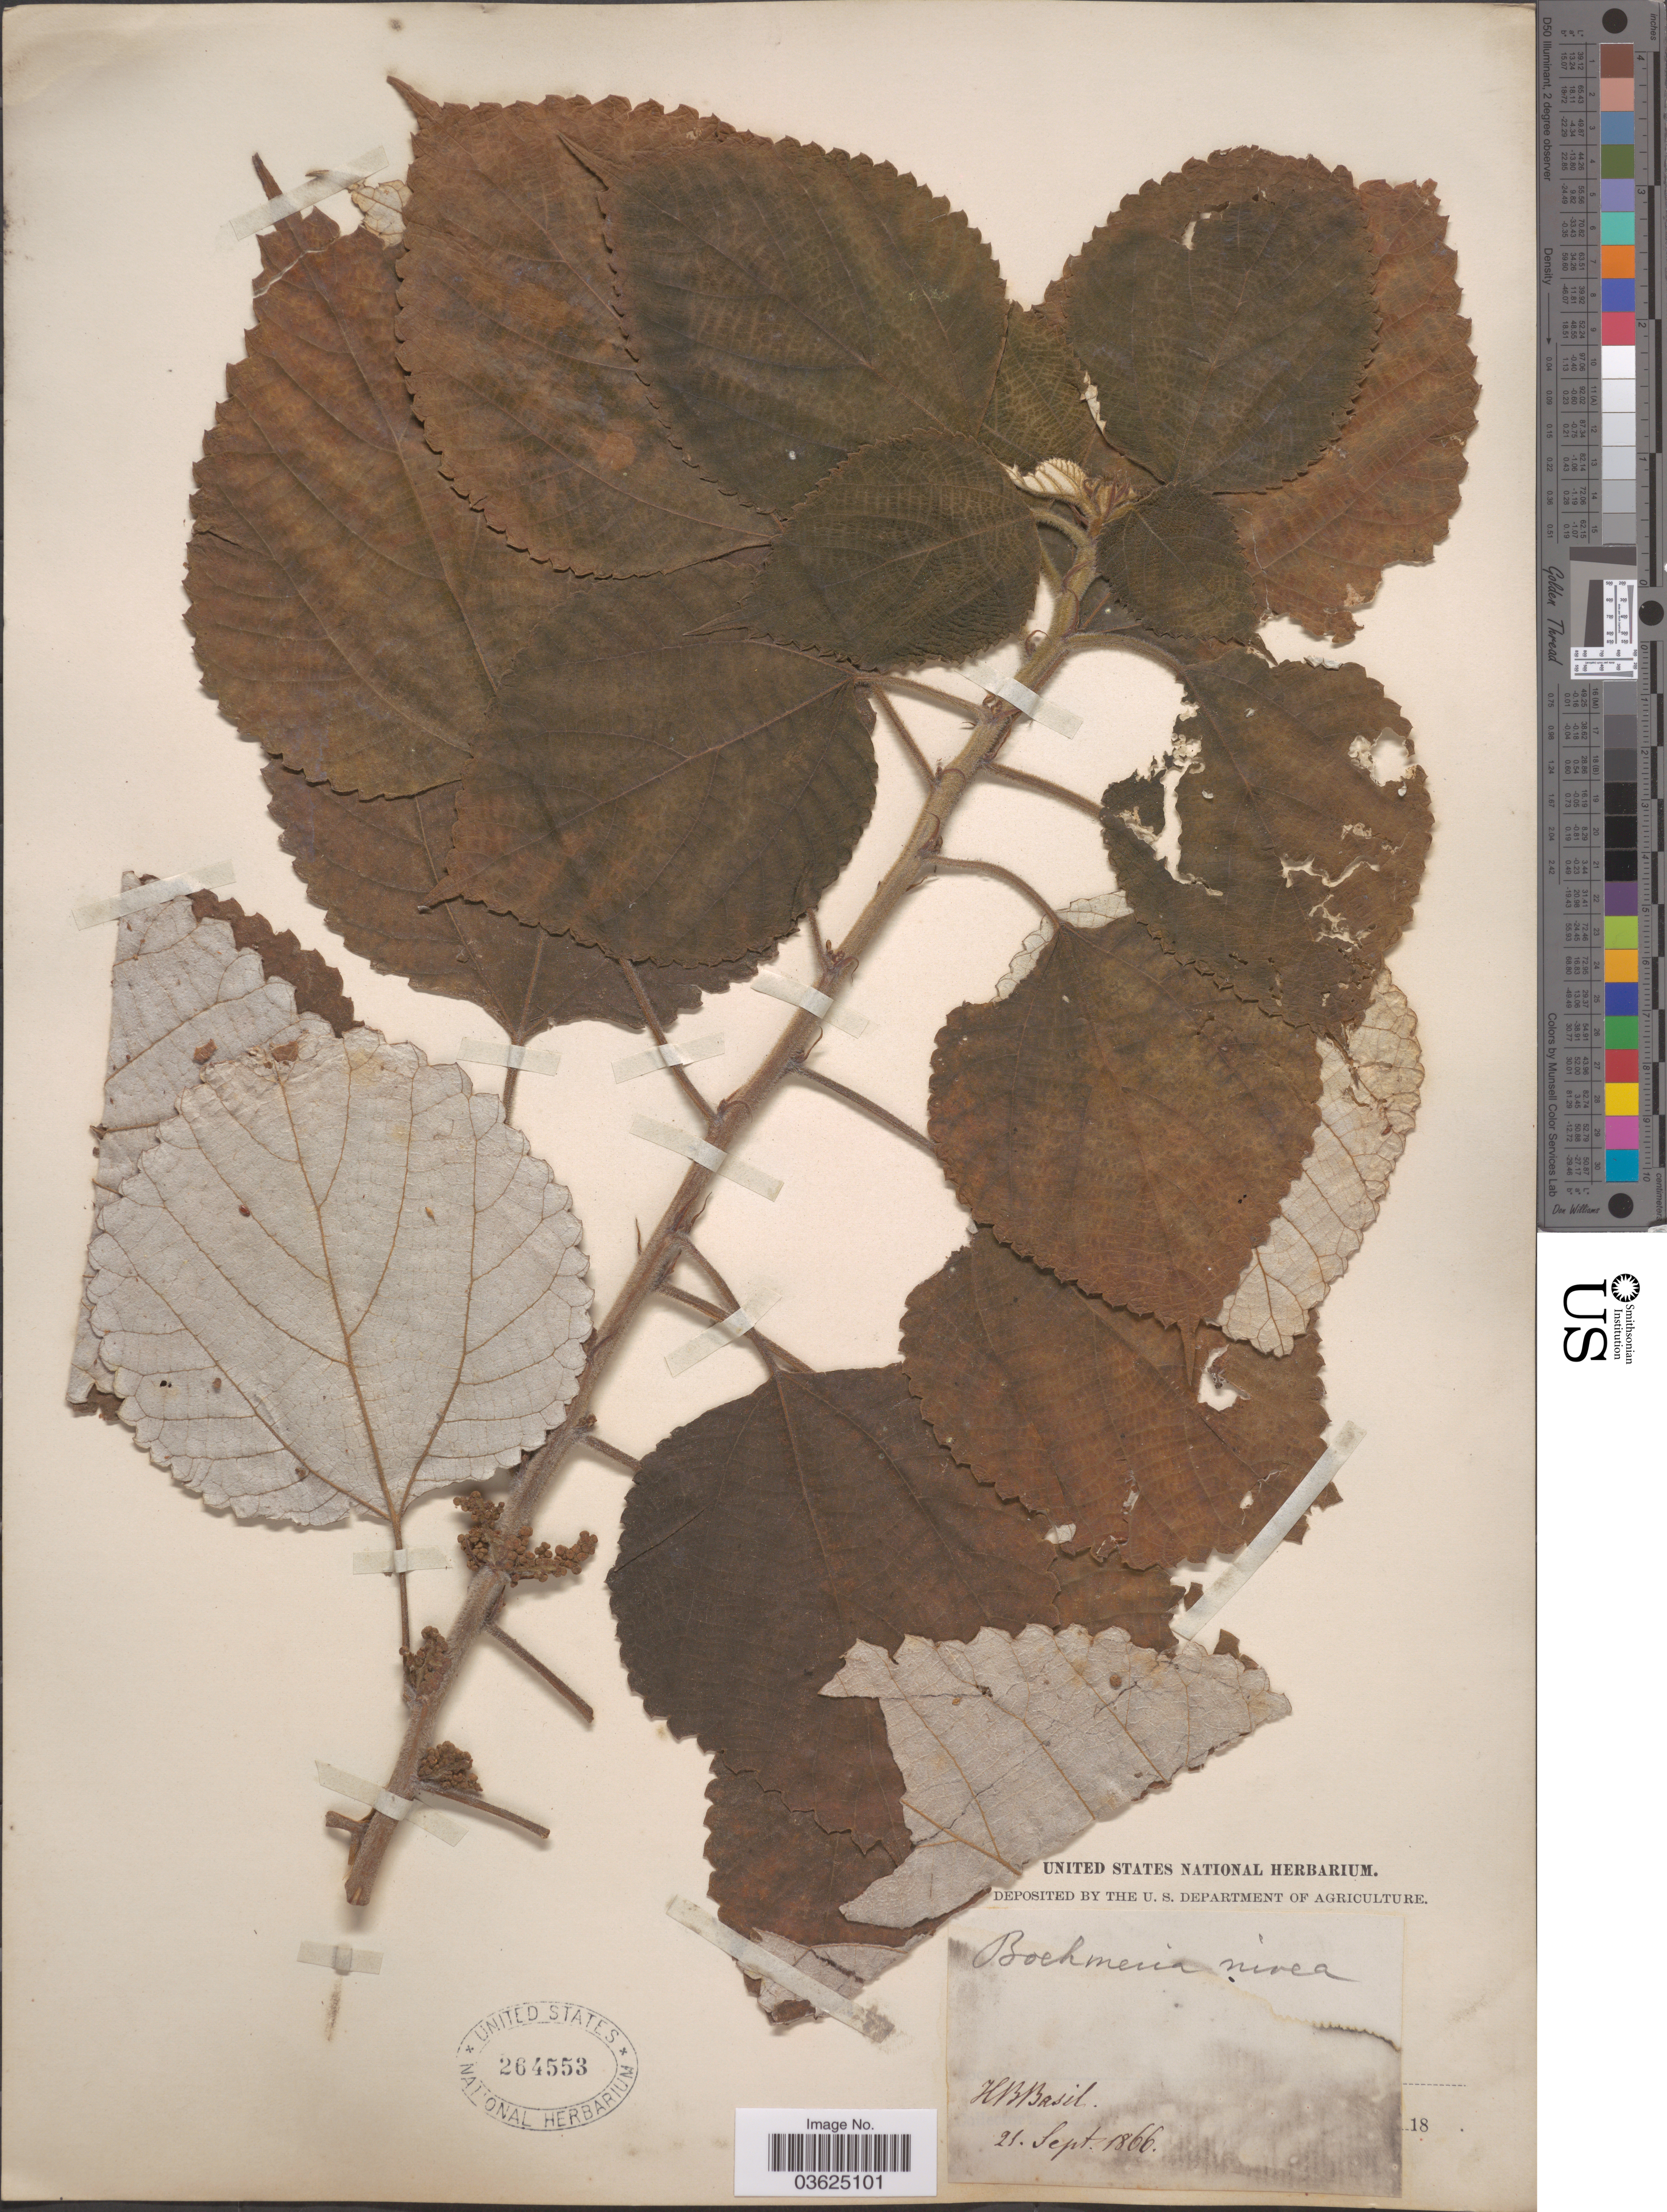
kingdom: Plantae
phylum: Tracheophyta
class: Magnoliopsida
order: Rosales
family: Urticaceae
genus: Boehmeria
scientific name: Boehmeria nivea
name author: (L.) Gaudich.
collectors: H. Basil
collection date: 1866-09-21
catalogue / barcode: US 264553